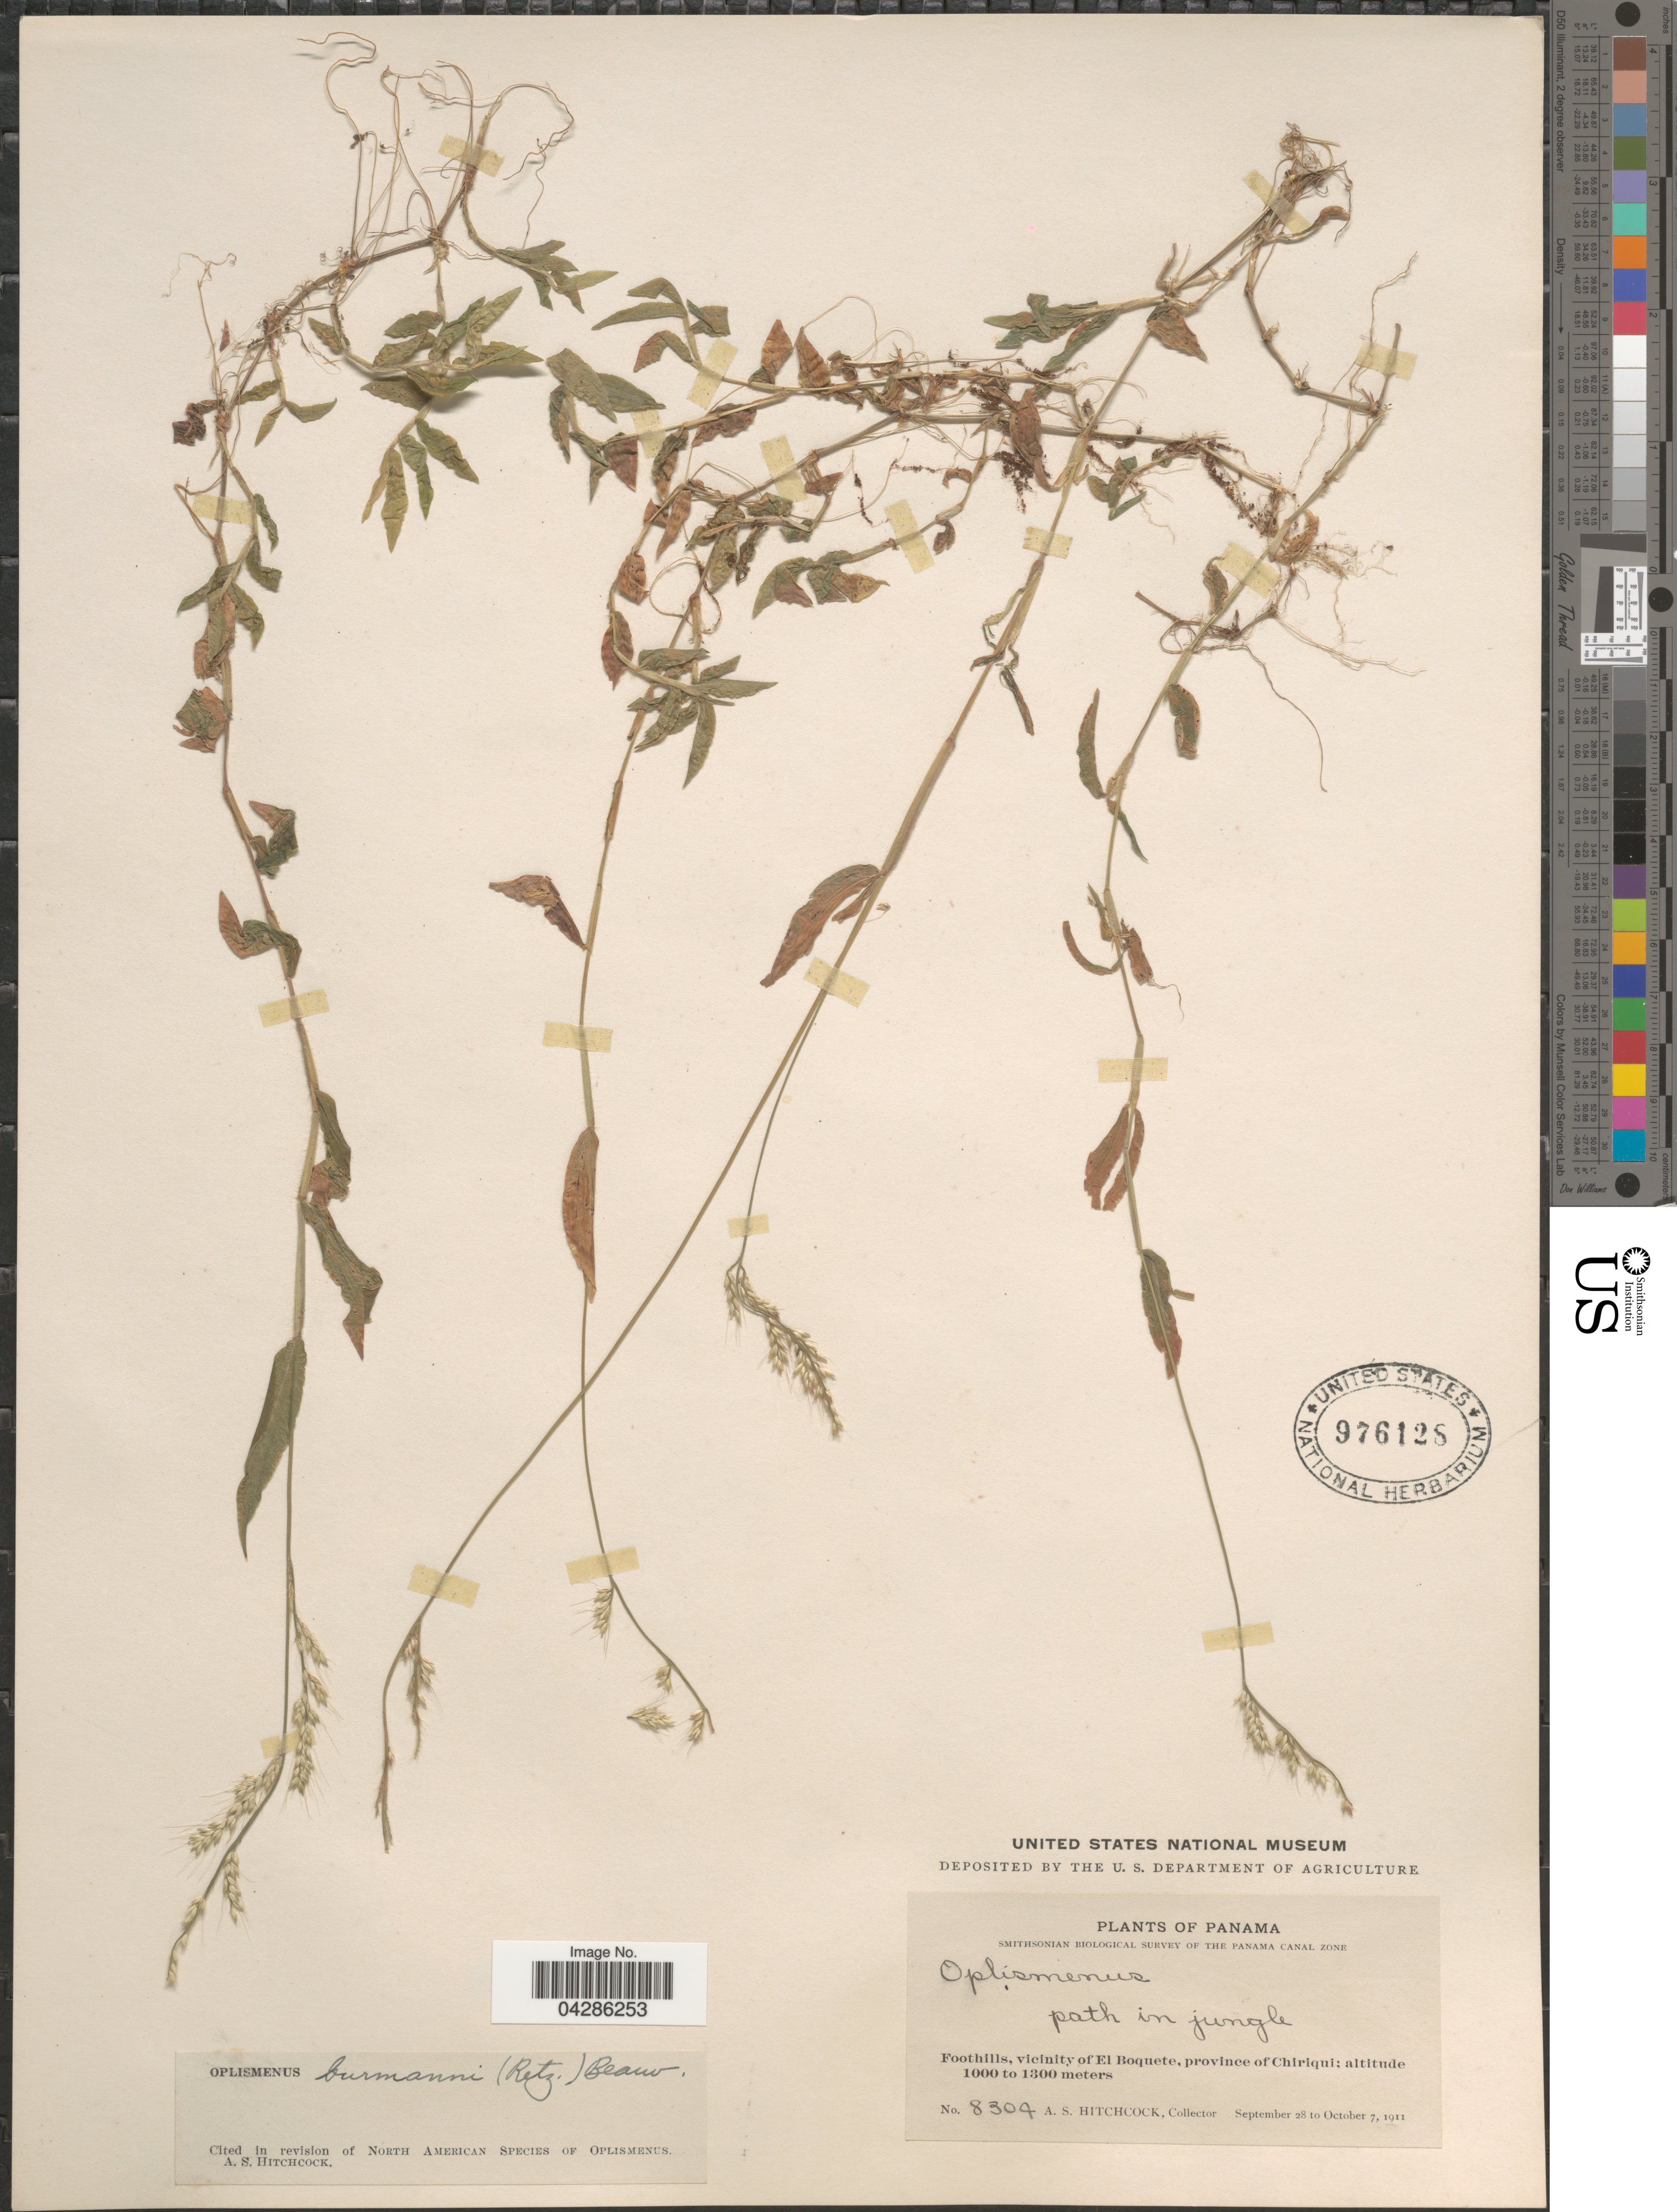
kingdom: Plantae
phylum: Tracheophyta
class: Liliopsida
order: Poales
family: Poaceae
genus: Oplismenus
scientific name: Oplismenus burmannii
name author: (Retz.) P. Beauv.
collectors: A. S. Hitchcock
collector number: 8304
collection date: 1911-09-28/1911-10-07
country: Panama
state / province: Chiriqui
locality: Smithsonian Biological Survey of The Panama Canal Zone. Path in jungle. Foothills, vicinity of El Boquete.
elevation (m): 1000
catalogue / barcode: US 976128